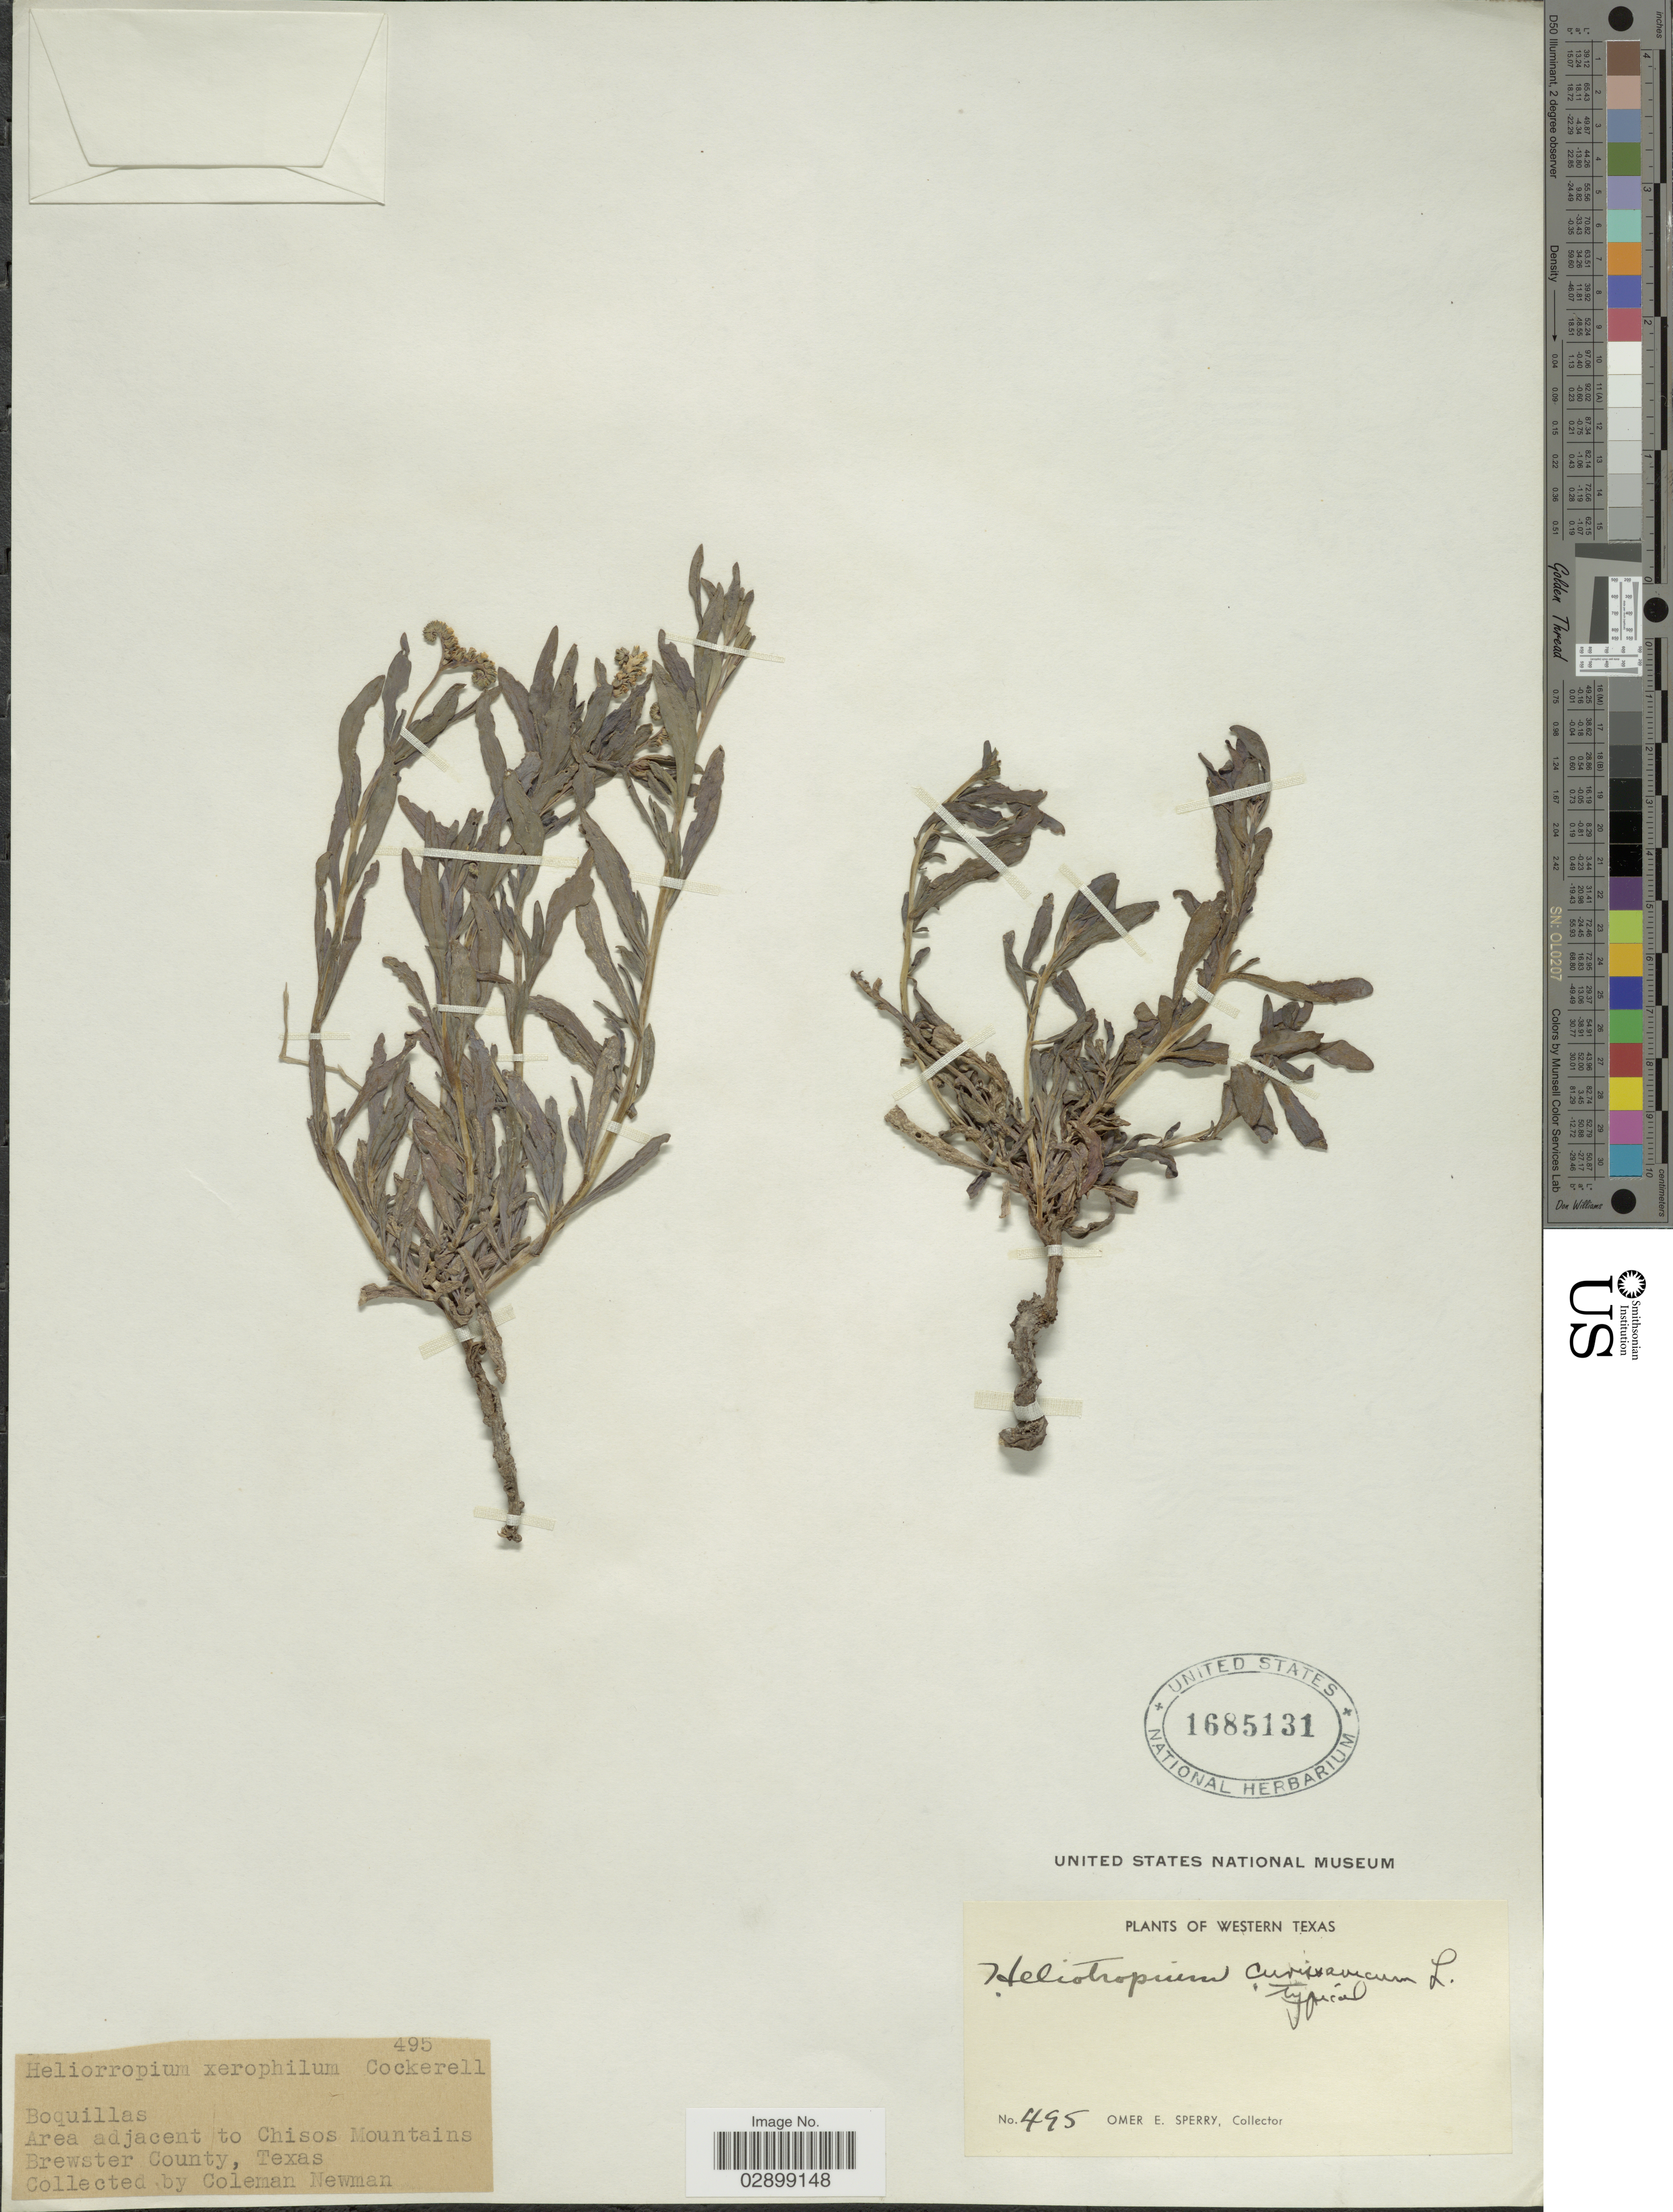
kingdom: Plantae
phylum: Tracheophyta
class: Magnoliopsida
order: Boraginales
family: Heliotropiaceae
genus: Heliotropium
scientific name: Heliotropium curassavicum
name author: L.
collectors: C. Newman & O. E. Sperry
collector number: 495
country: United States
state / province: Texas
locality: Western Texas. Area adjacent to Chisos Mountains. Brewster County.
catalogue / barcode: US 1685131